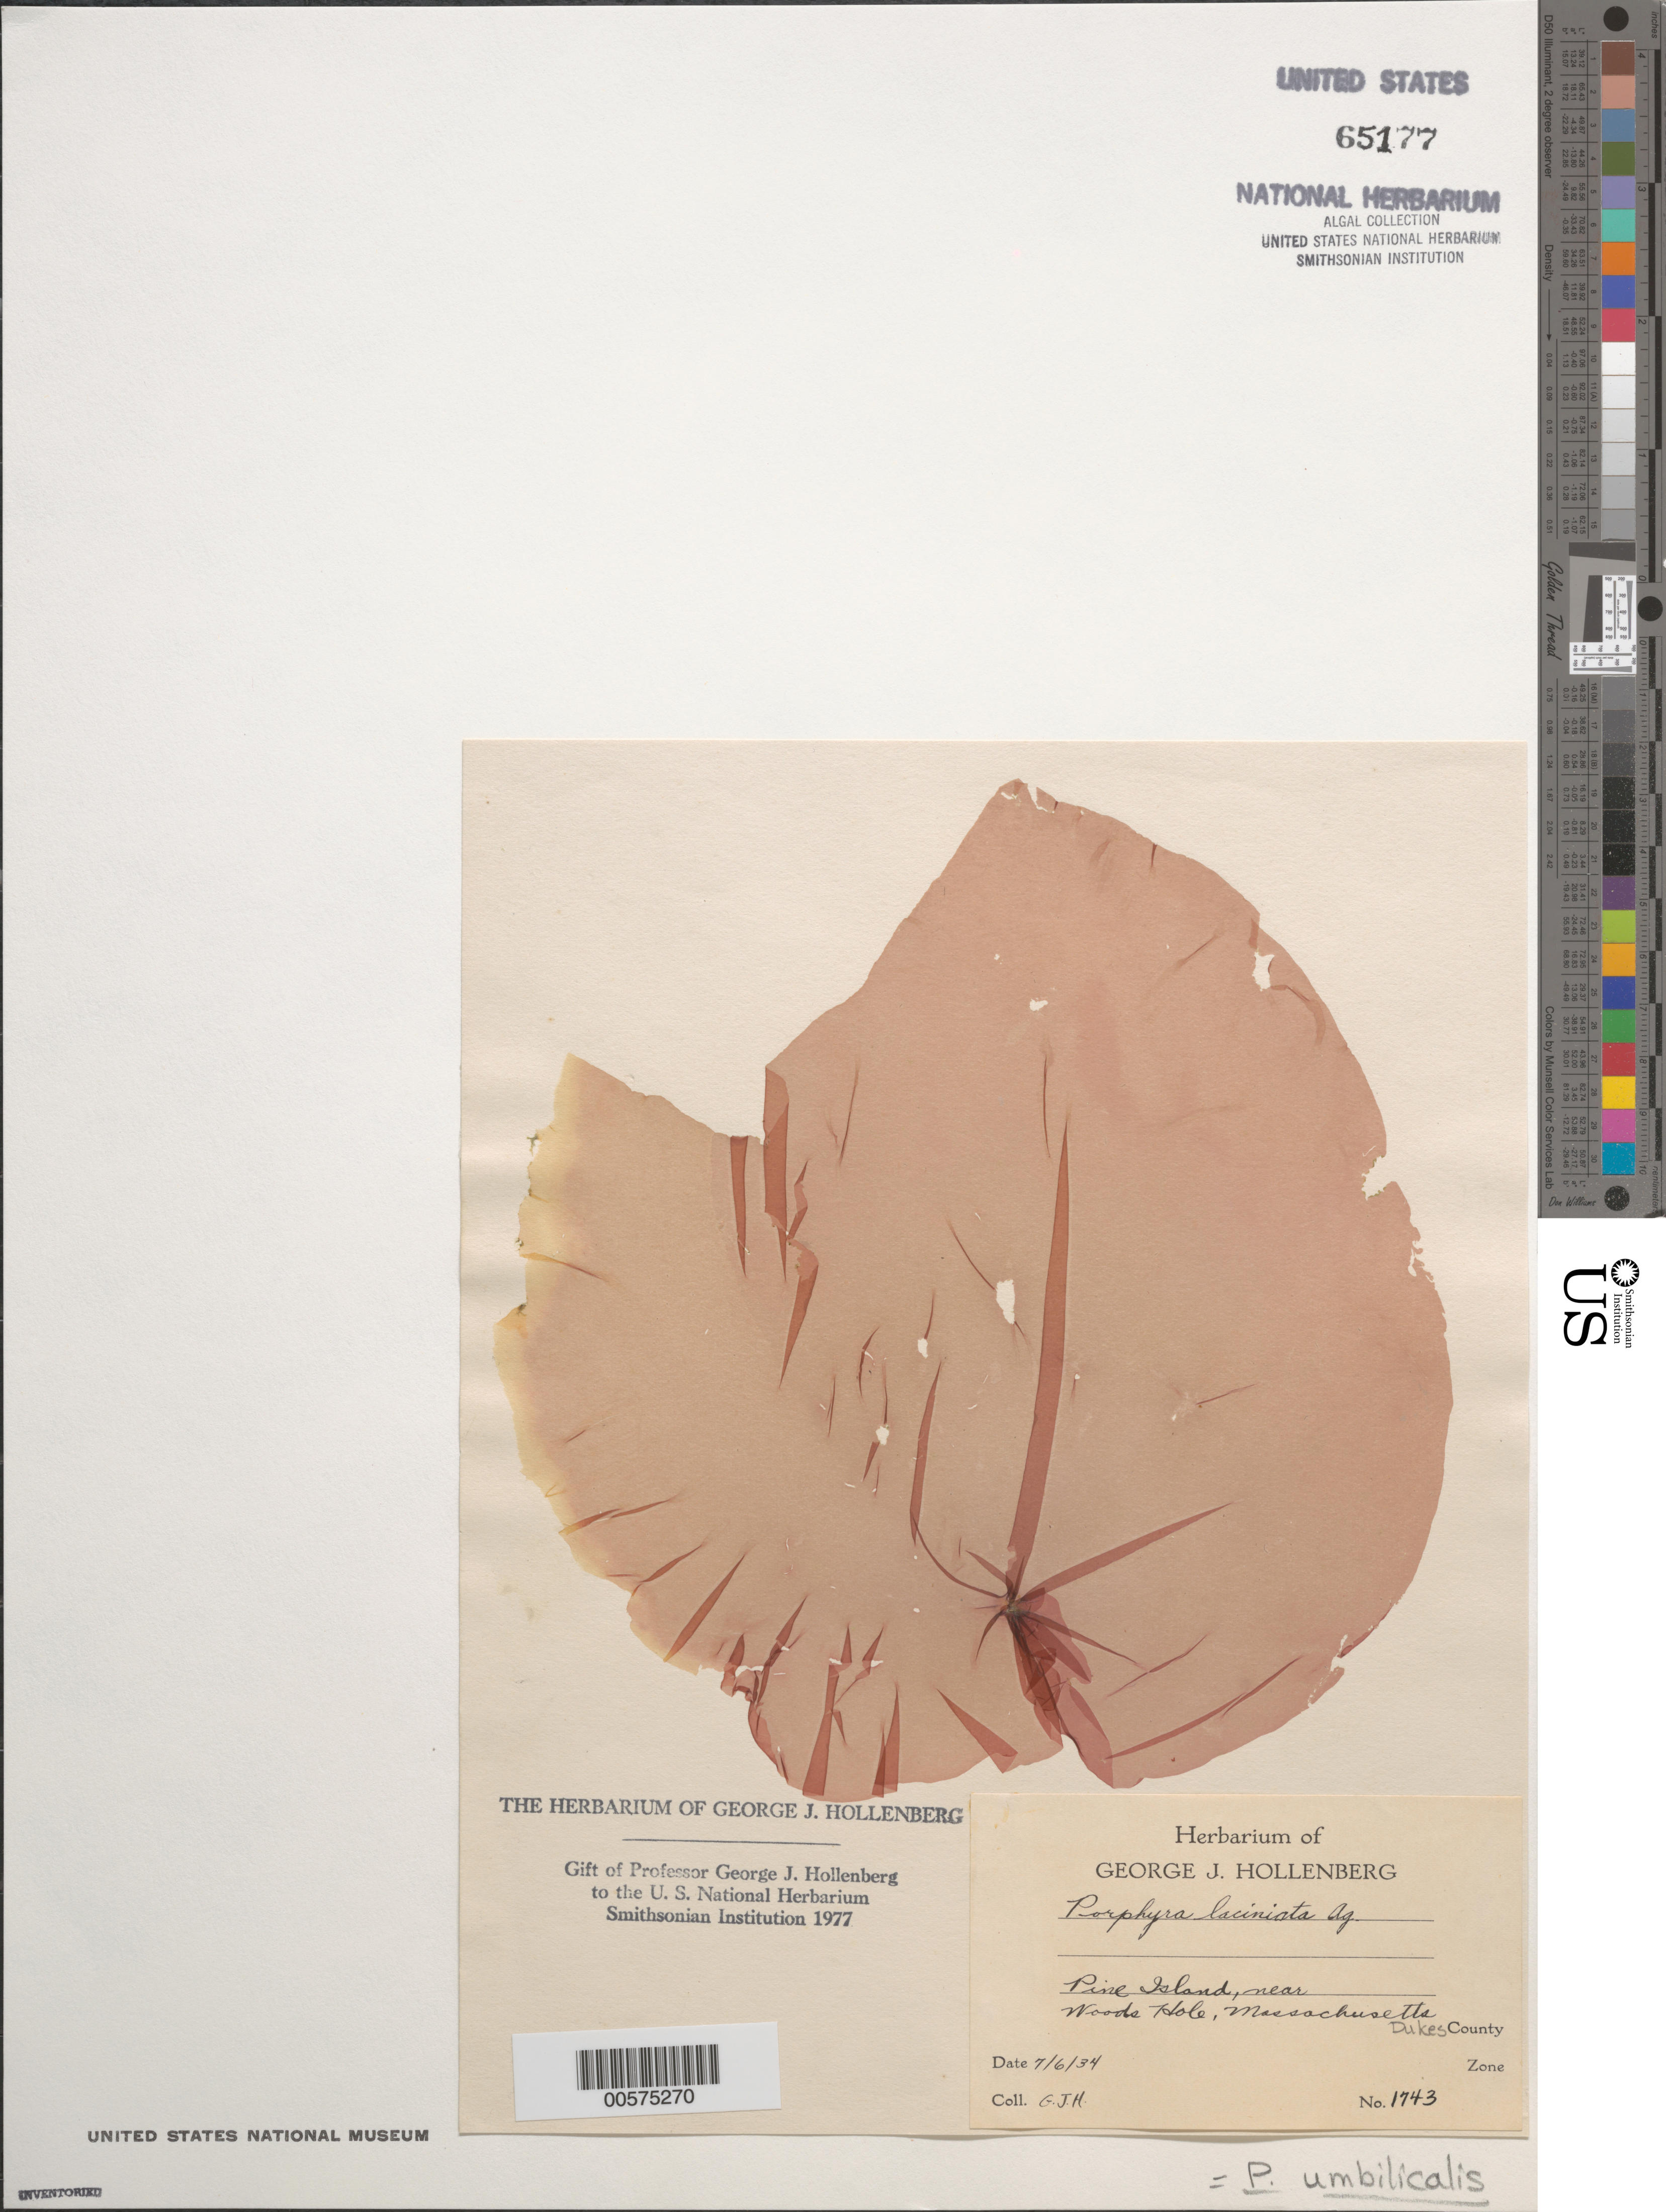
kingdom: Plantae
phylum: Rhodophyta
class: Bangiophyceae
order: Bangiales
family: Bangiaceae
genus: Porphyra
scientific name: Porphyra umbilicalis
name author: Kütz.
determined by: Hollenberg, George J.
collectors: G. Hollenberg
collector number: GJH 1743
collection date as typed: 06 Jul 1934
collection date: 1934-07-06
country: United States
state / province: Massachusetts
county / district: Dukes County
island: Pine Island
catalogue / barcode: US 65177